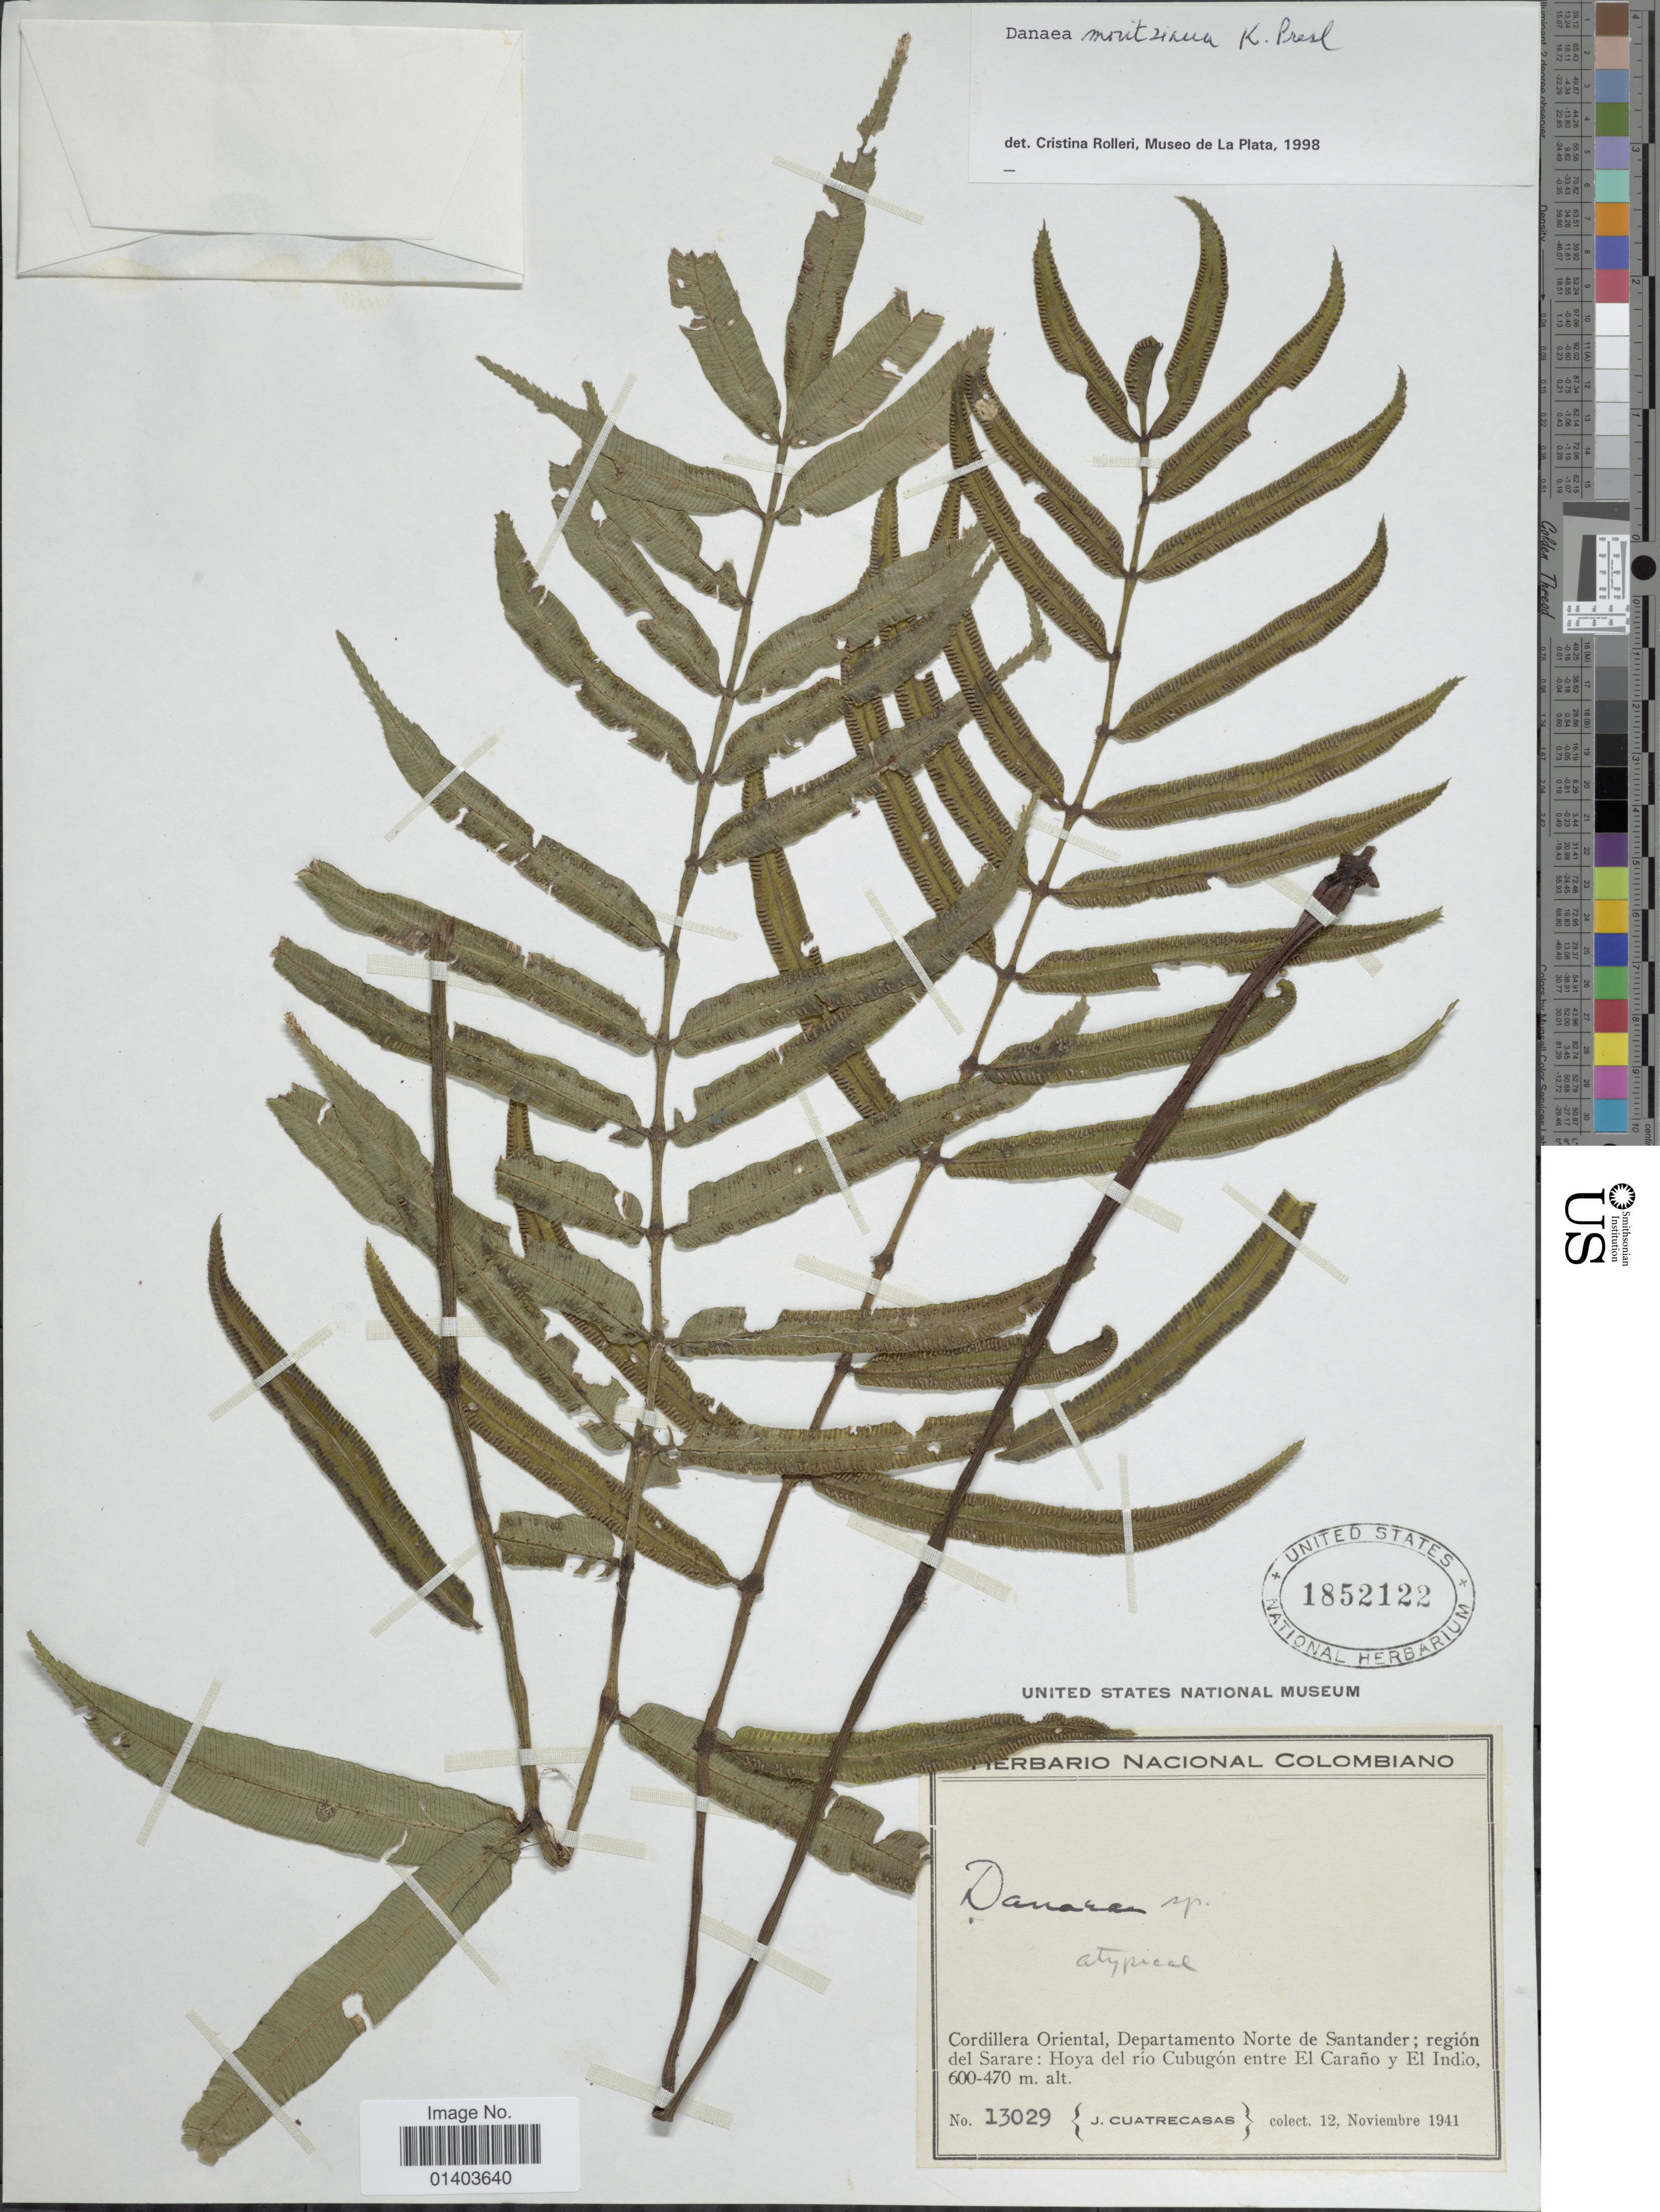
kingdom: Plantae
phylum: Tracheophyta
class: Polypodiopsida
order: Marattiales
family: Marattiaceae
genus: Danaea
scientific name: Danaea moritziana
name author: C. Presl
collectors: J. Cuatrecasas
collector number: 13029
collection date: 1941-11-12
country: Colombia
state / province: Norte de Santander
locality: Cordillera Oriental, Departmento Norte de Santander; región del Sarare: Hoya del río Cubugón entre El Caraño y El Indio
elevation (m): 470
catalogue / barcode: US 1852122